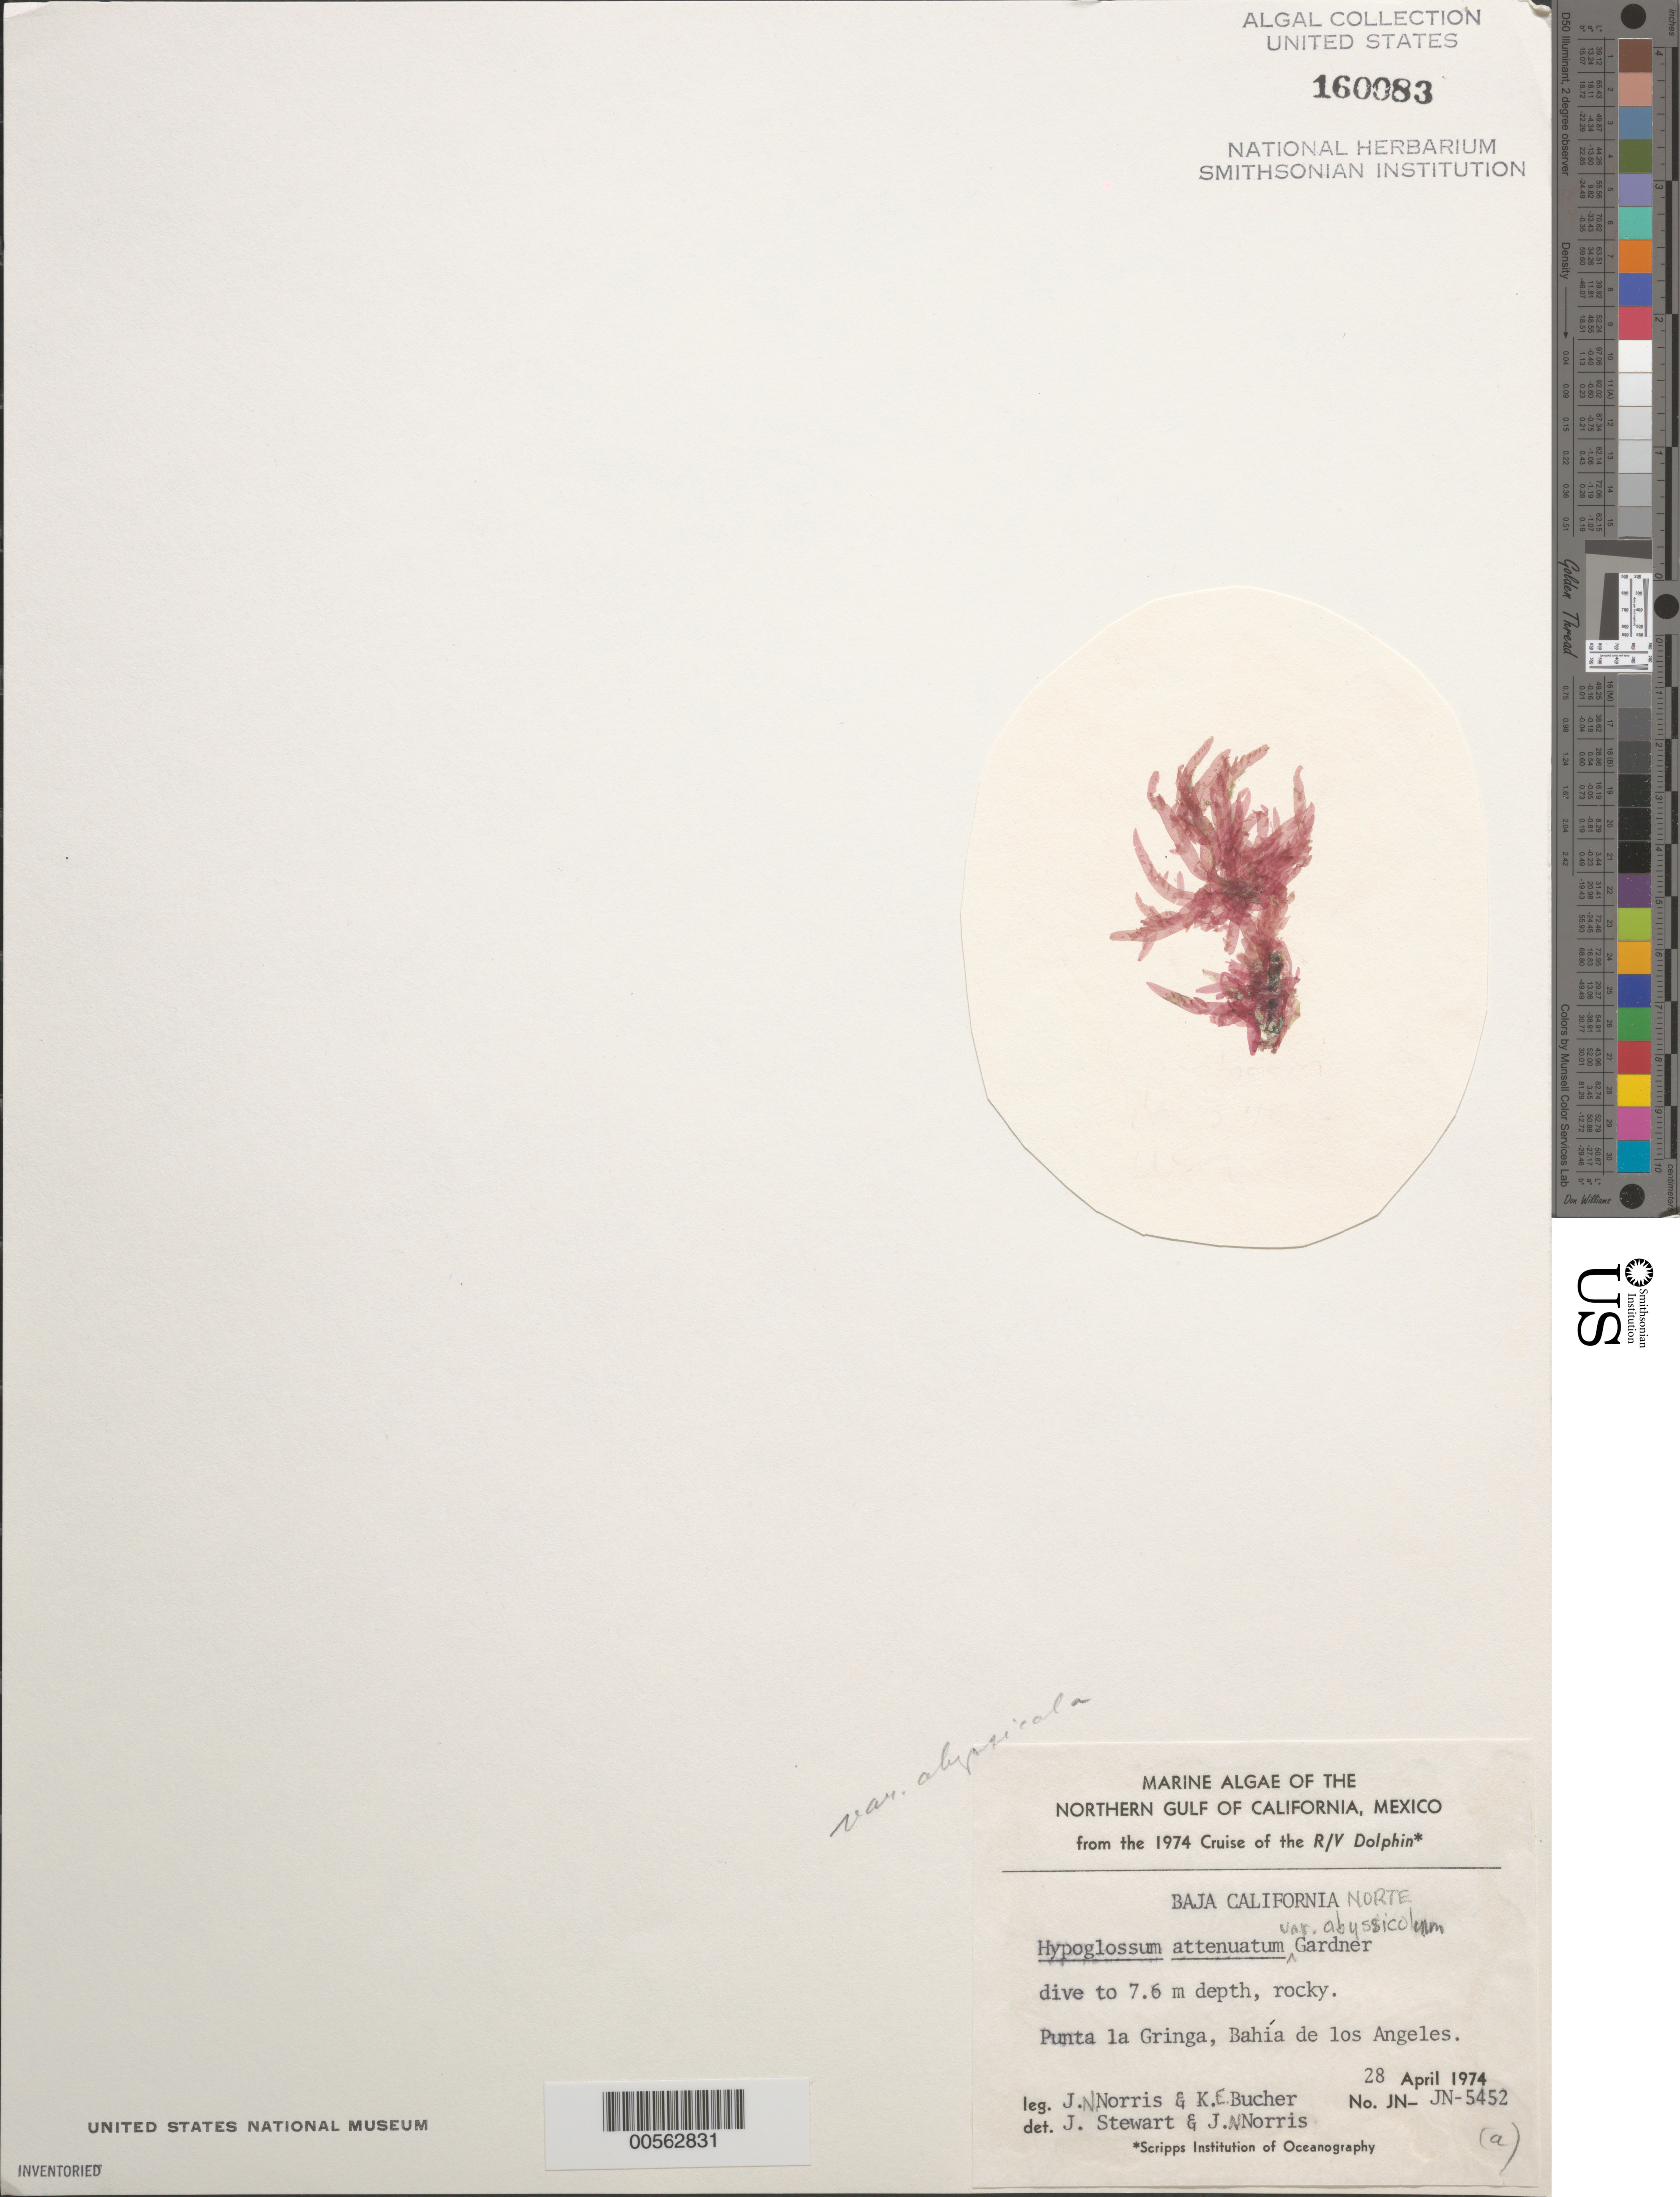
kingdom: Plantae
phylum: Rhodophyta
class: Florideophyceae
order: Ceramiales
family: Delesseriaceae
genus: Hypoglossum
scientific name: Hypoglossum attenuatum var. abyssicolum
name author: (W.R. Taylor) E.Y. Dawson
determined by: Stewart, J.; Norris, J. N.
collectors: J. N. Norris & K. E. Bucher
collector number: JN-5452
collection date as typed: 28 Apr 1974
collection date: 1974-04-28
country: Mexico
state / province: Baja California Norte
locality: Punta La Gringa, Bahia de los Angeles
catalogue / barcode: US 160083